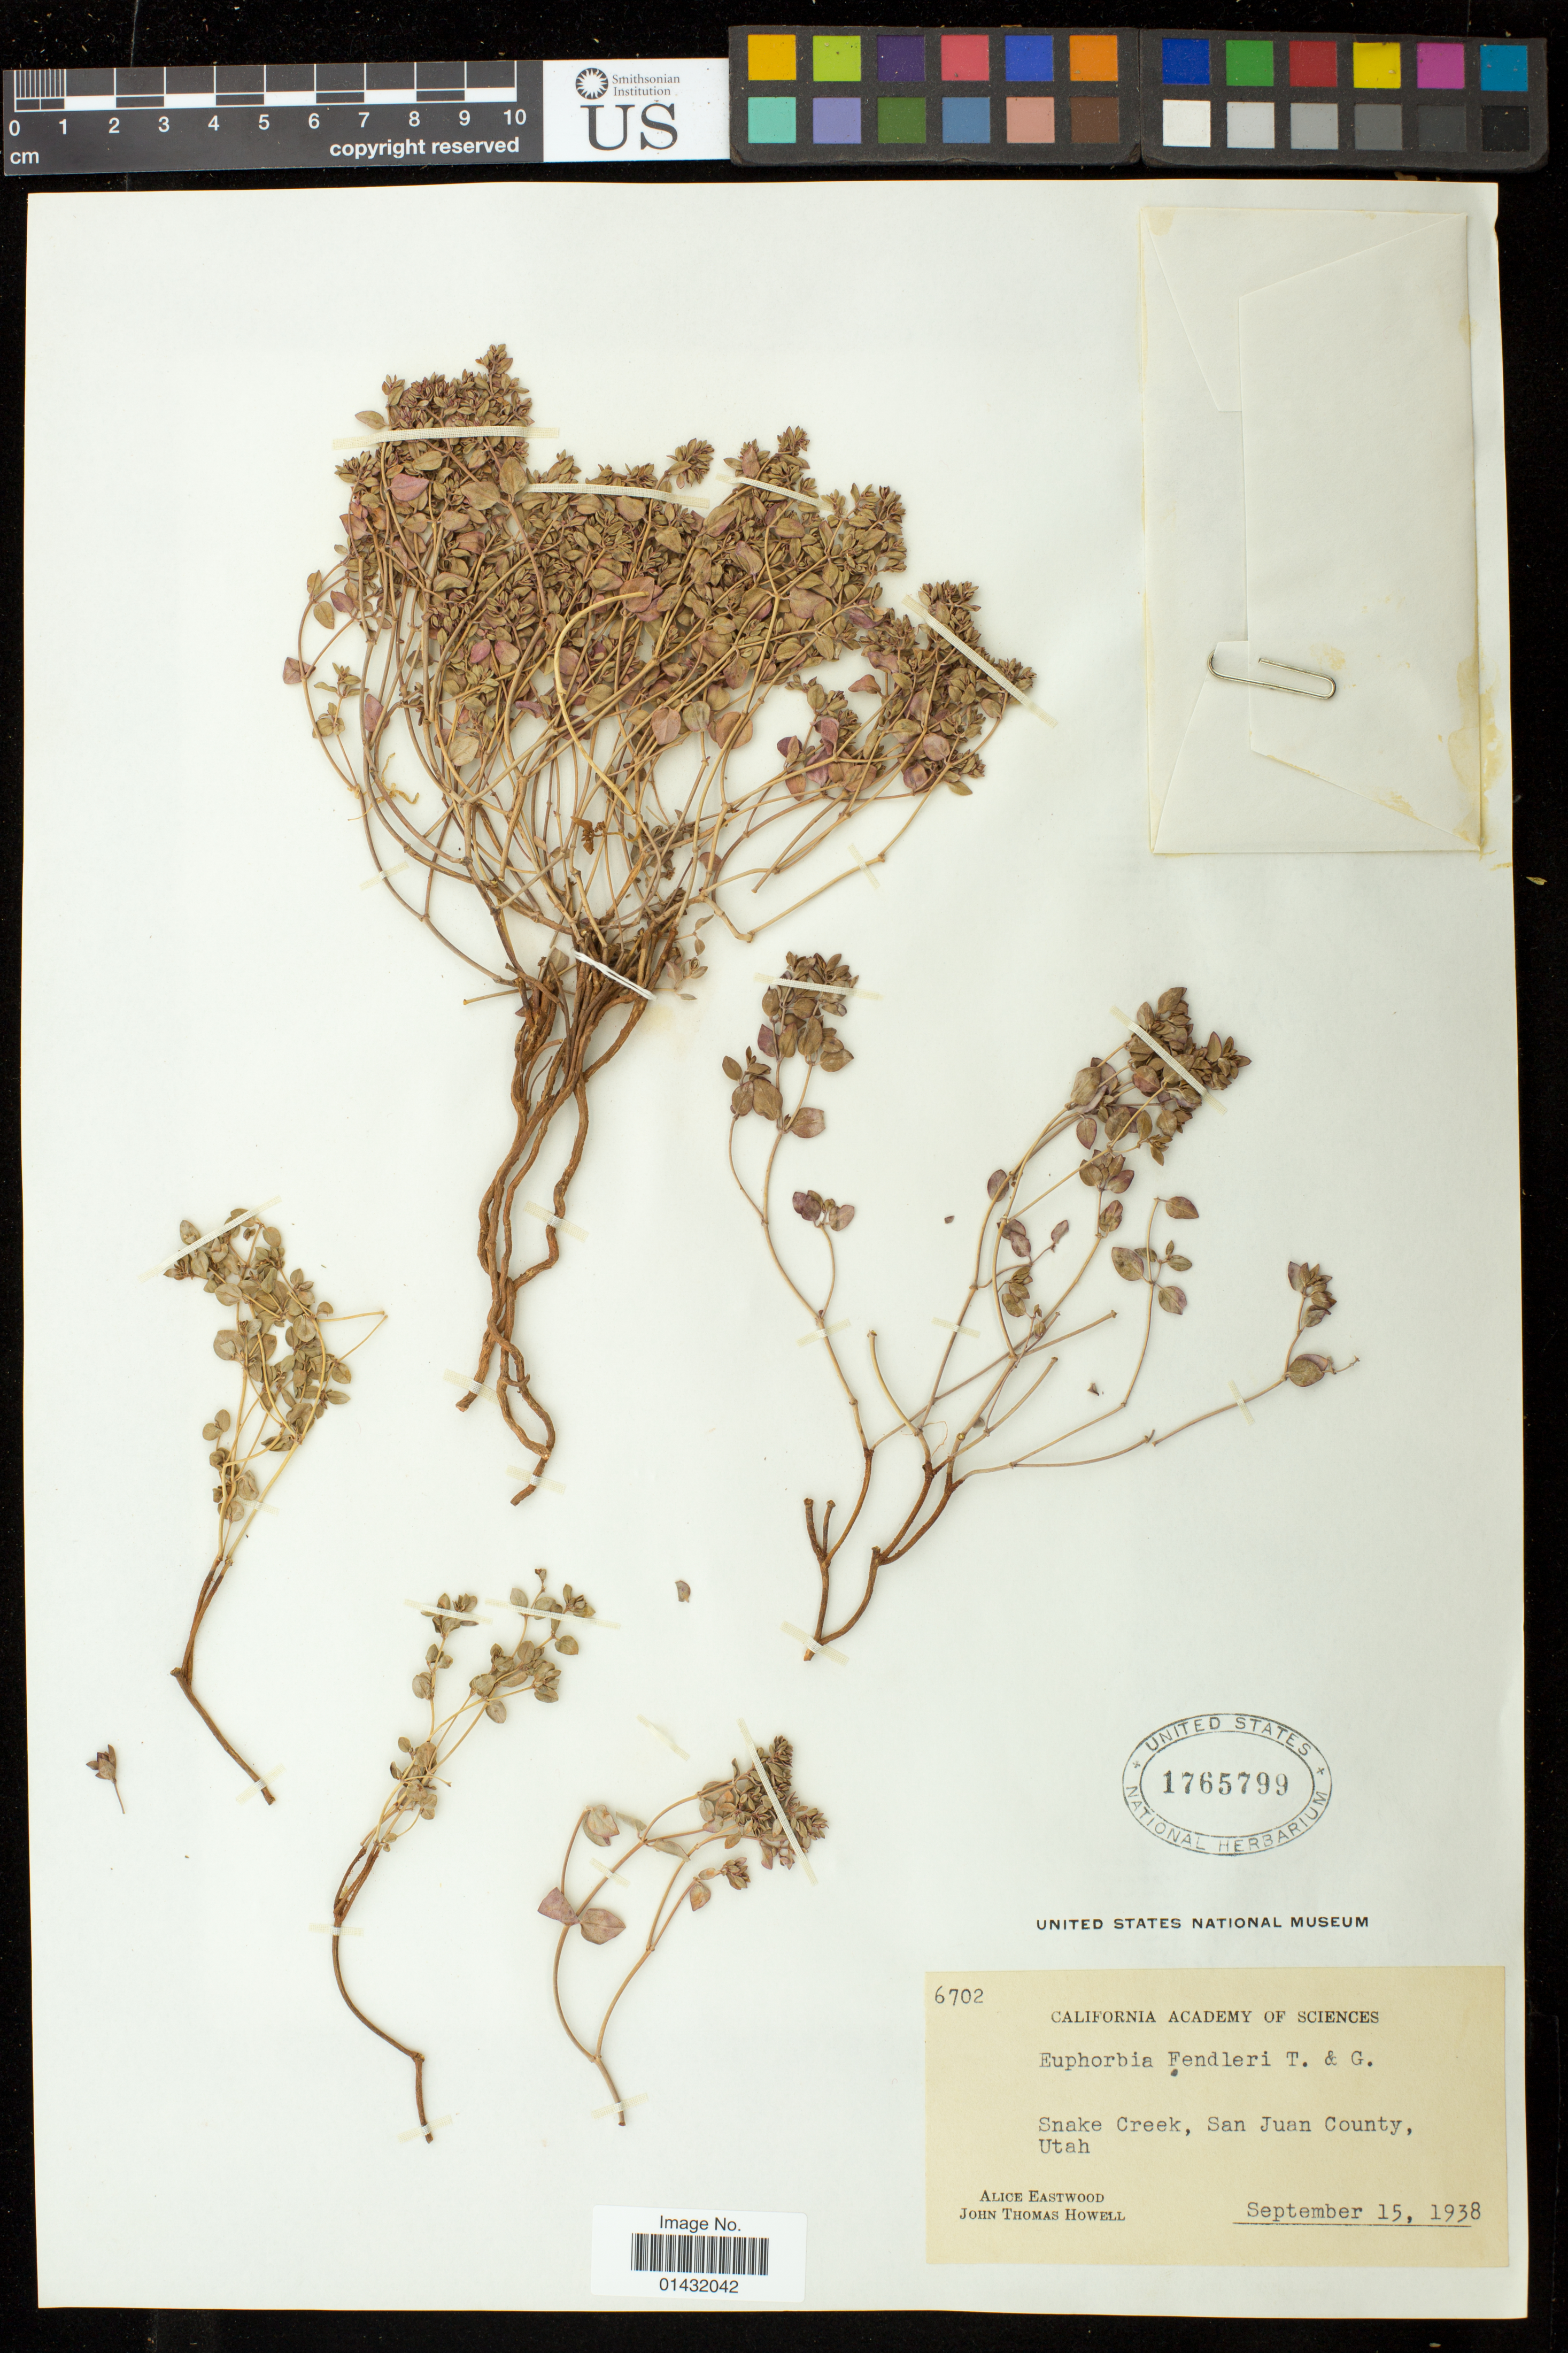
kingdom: Plantae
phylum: Tracheophyta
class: Magnoliopsida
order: Malpighiales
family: Euphorbiaceae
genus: Euphorbia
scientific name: Euphorbia fendleri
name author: Torr. & A. Gray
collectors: A. Eastwood & J. T. Howell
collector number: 6702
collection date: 1938-09-15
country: United States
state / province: Utah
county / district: San Juan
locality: Snake Creek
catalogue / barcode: US 1765799